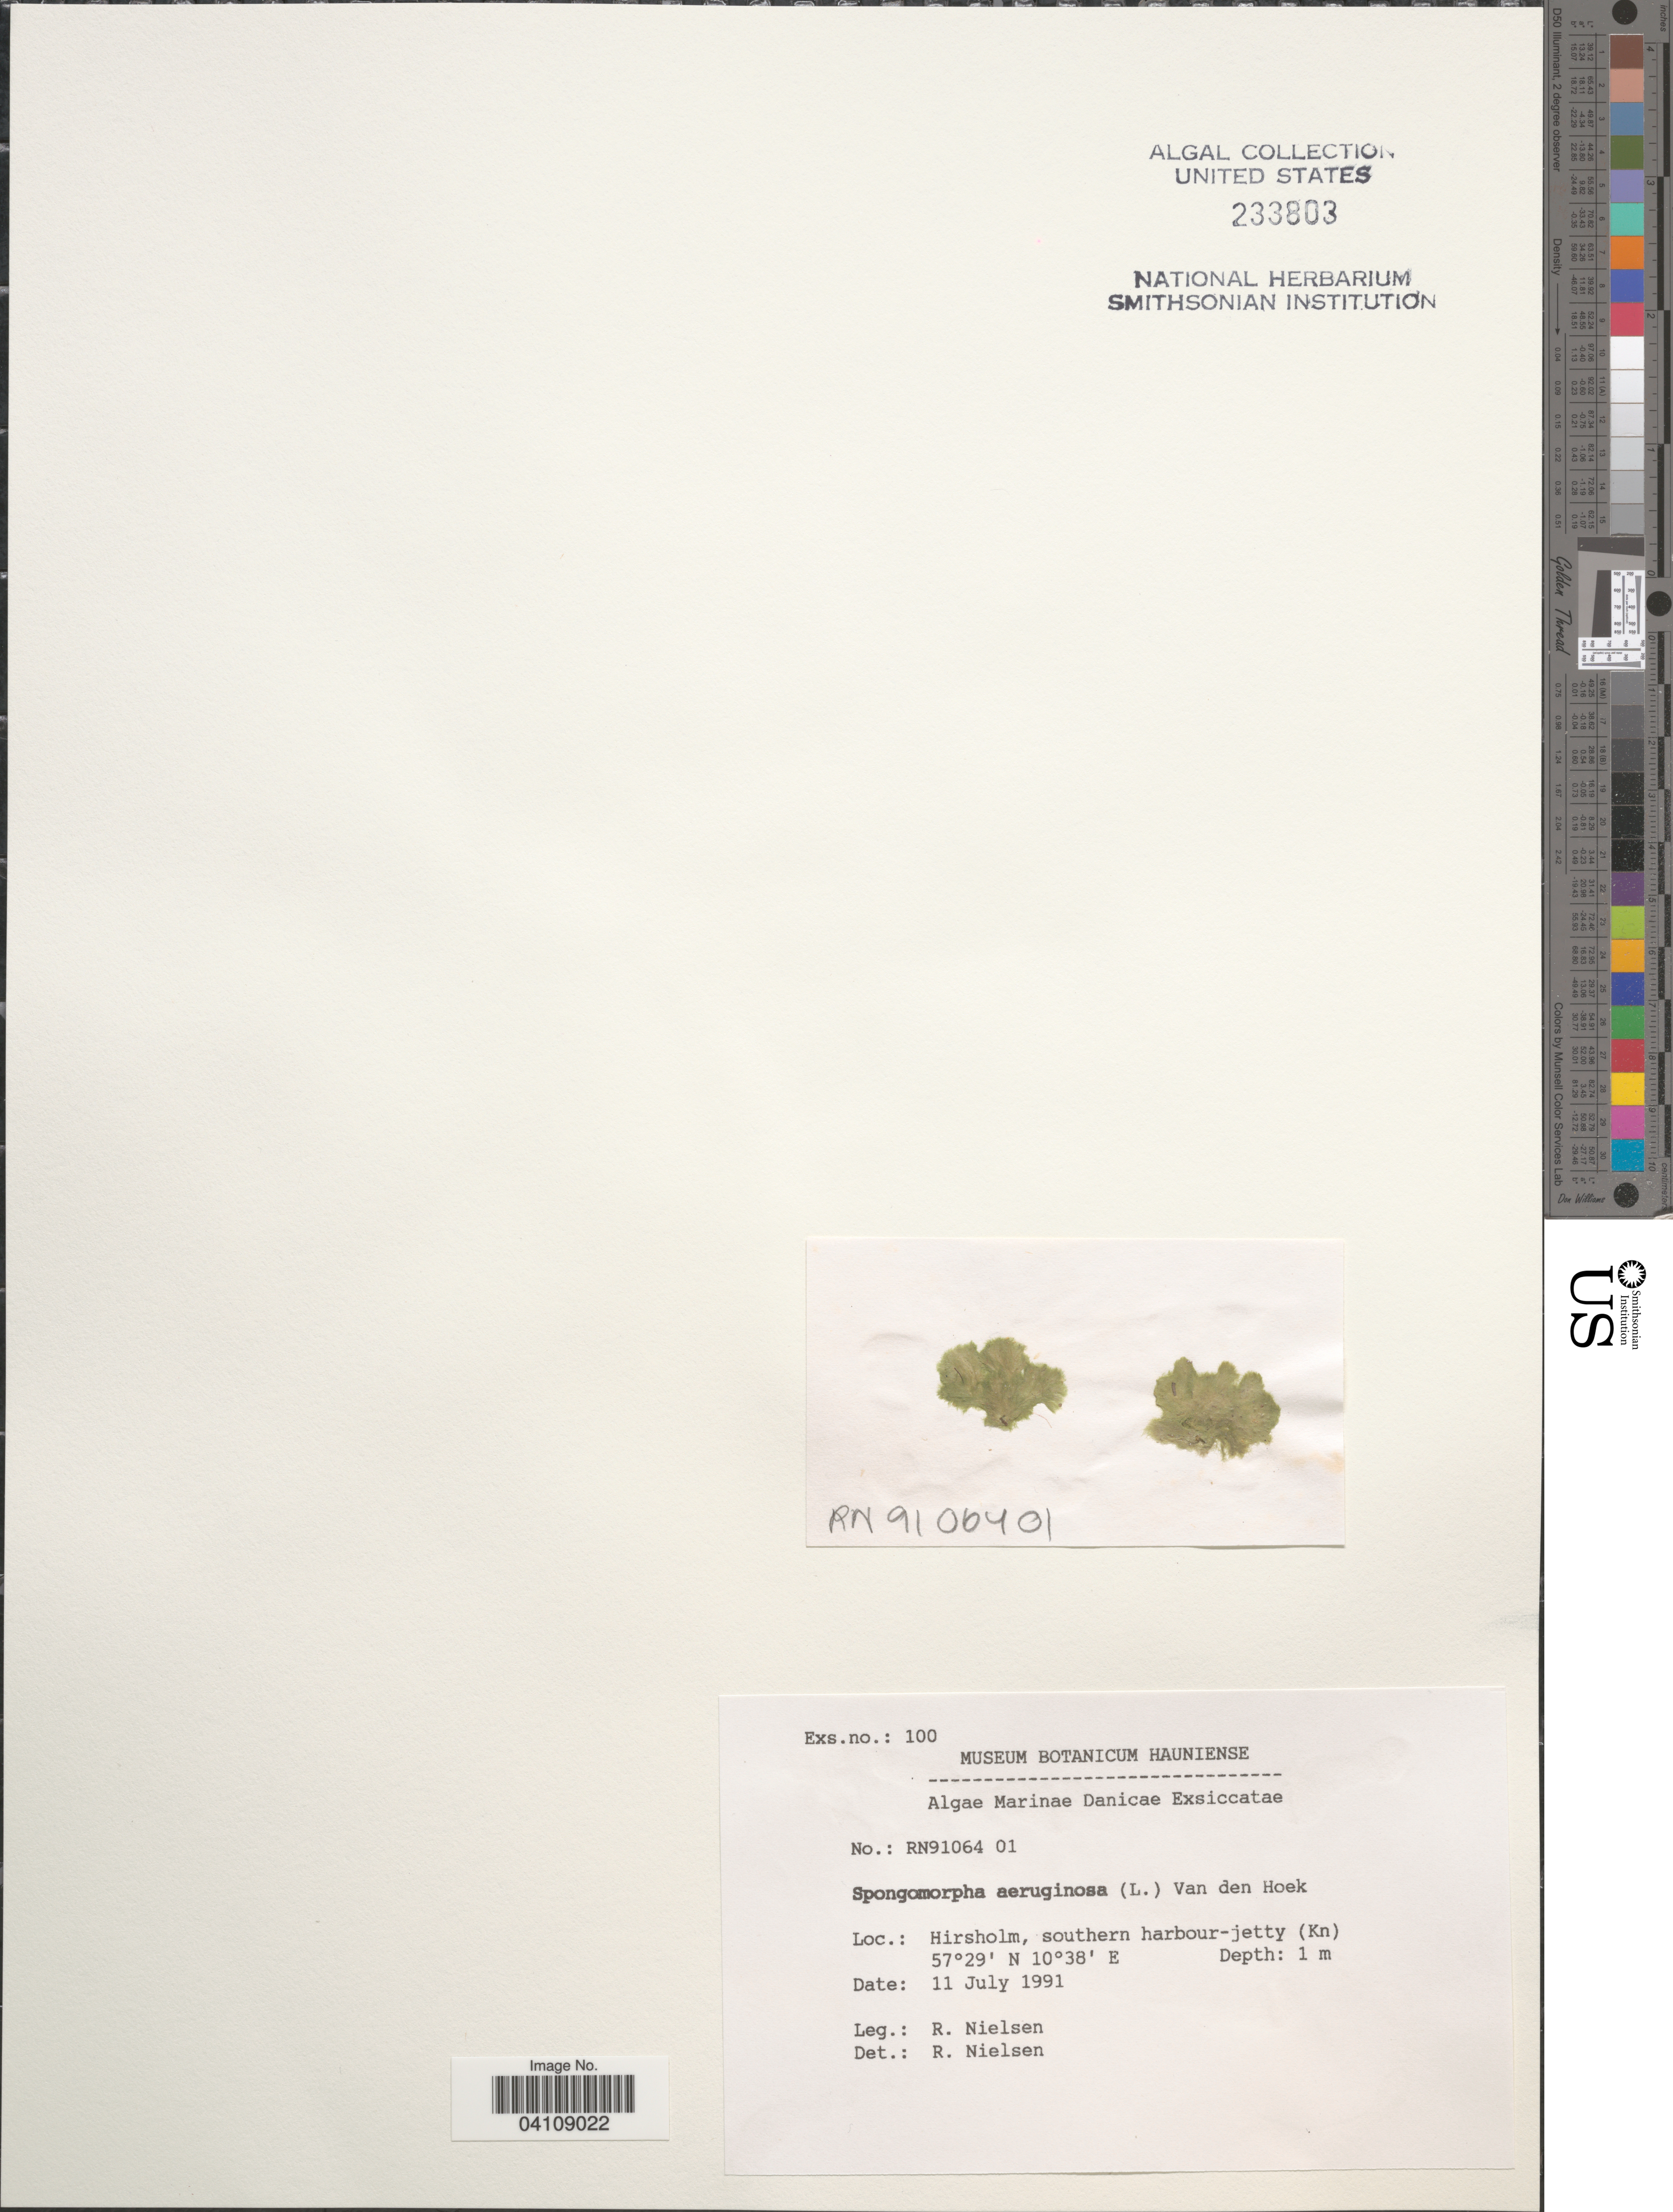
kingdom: Plantae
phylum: Chlorophyta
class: Ulvophyceae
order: Ulotrichales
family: Ulotrichaceae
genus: Spongomorpha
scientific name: Spongomorpha aeruginosa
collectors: R. Nielsen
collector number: RN91064 01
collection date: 1991-07-11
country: Denmark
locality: Danicae. Hirsholm, southern harbour-jetty (Kn).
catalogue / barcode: US 233803